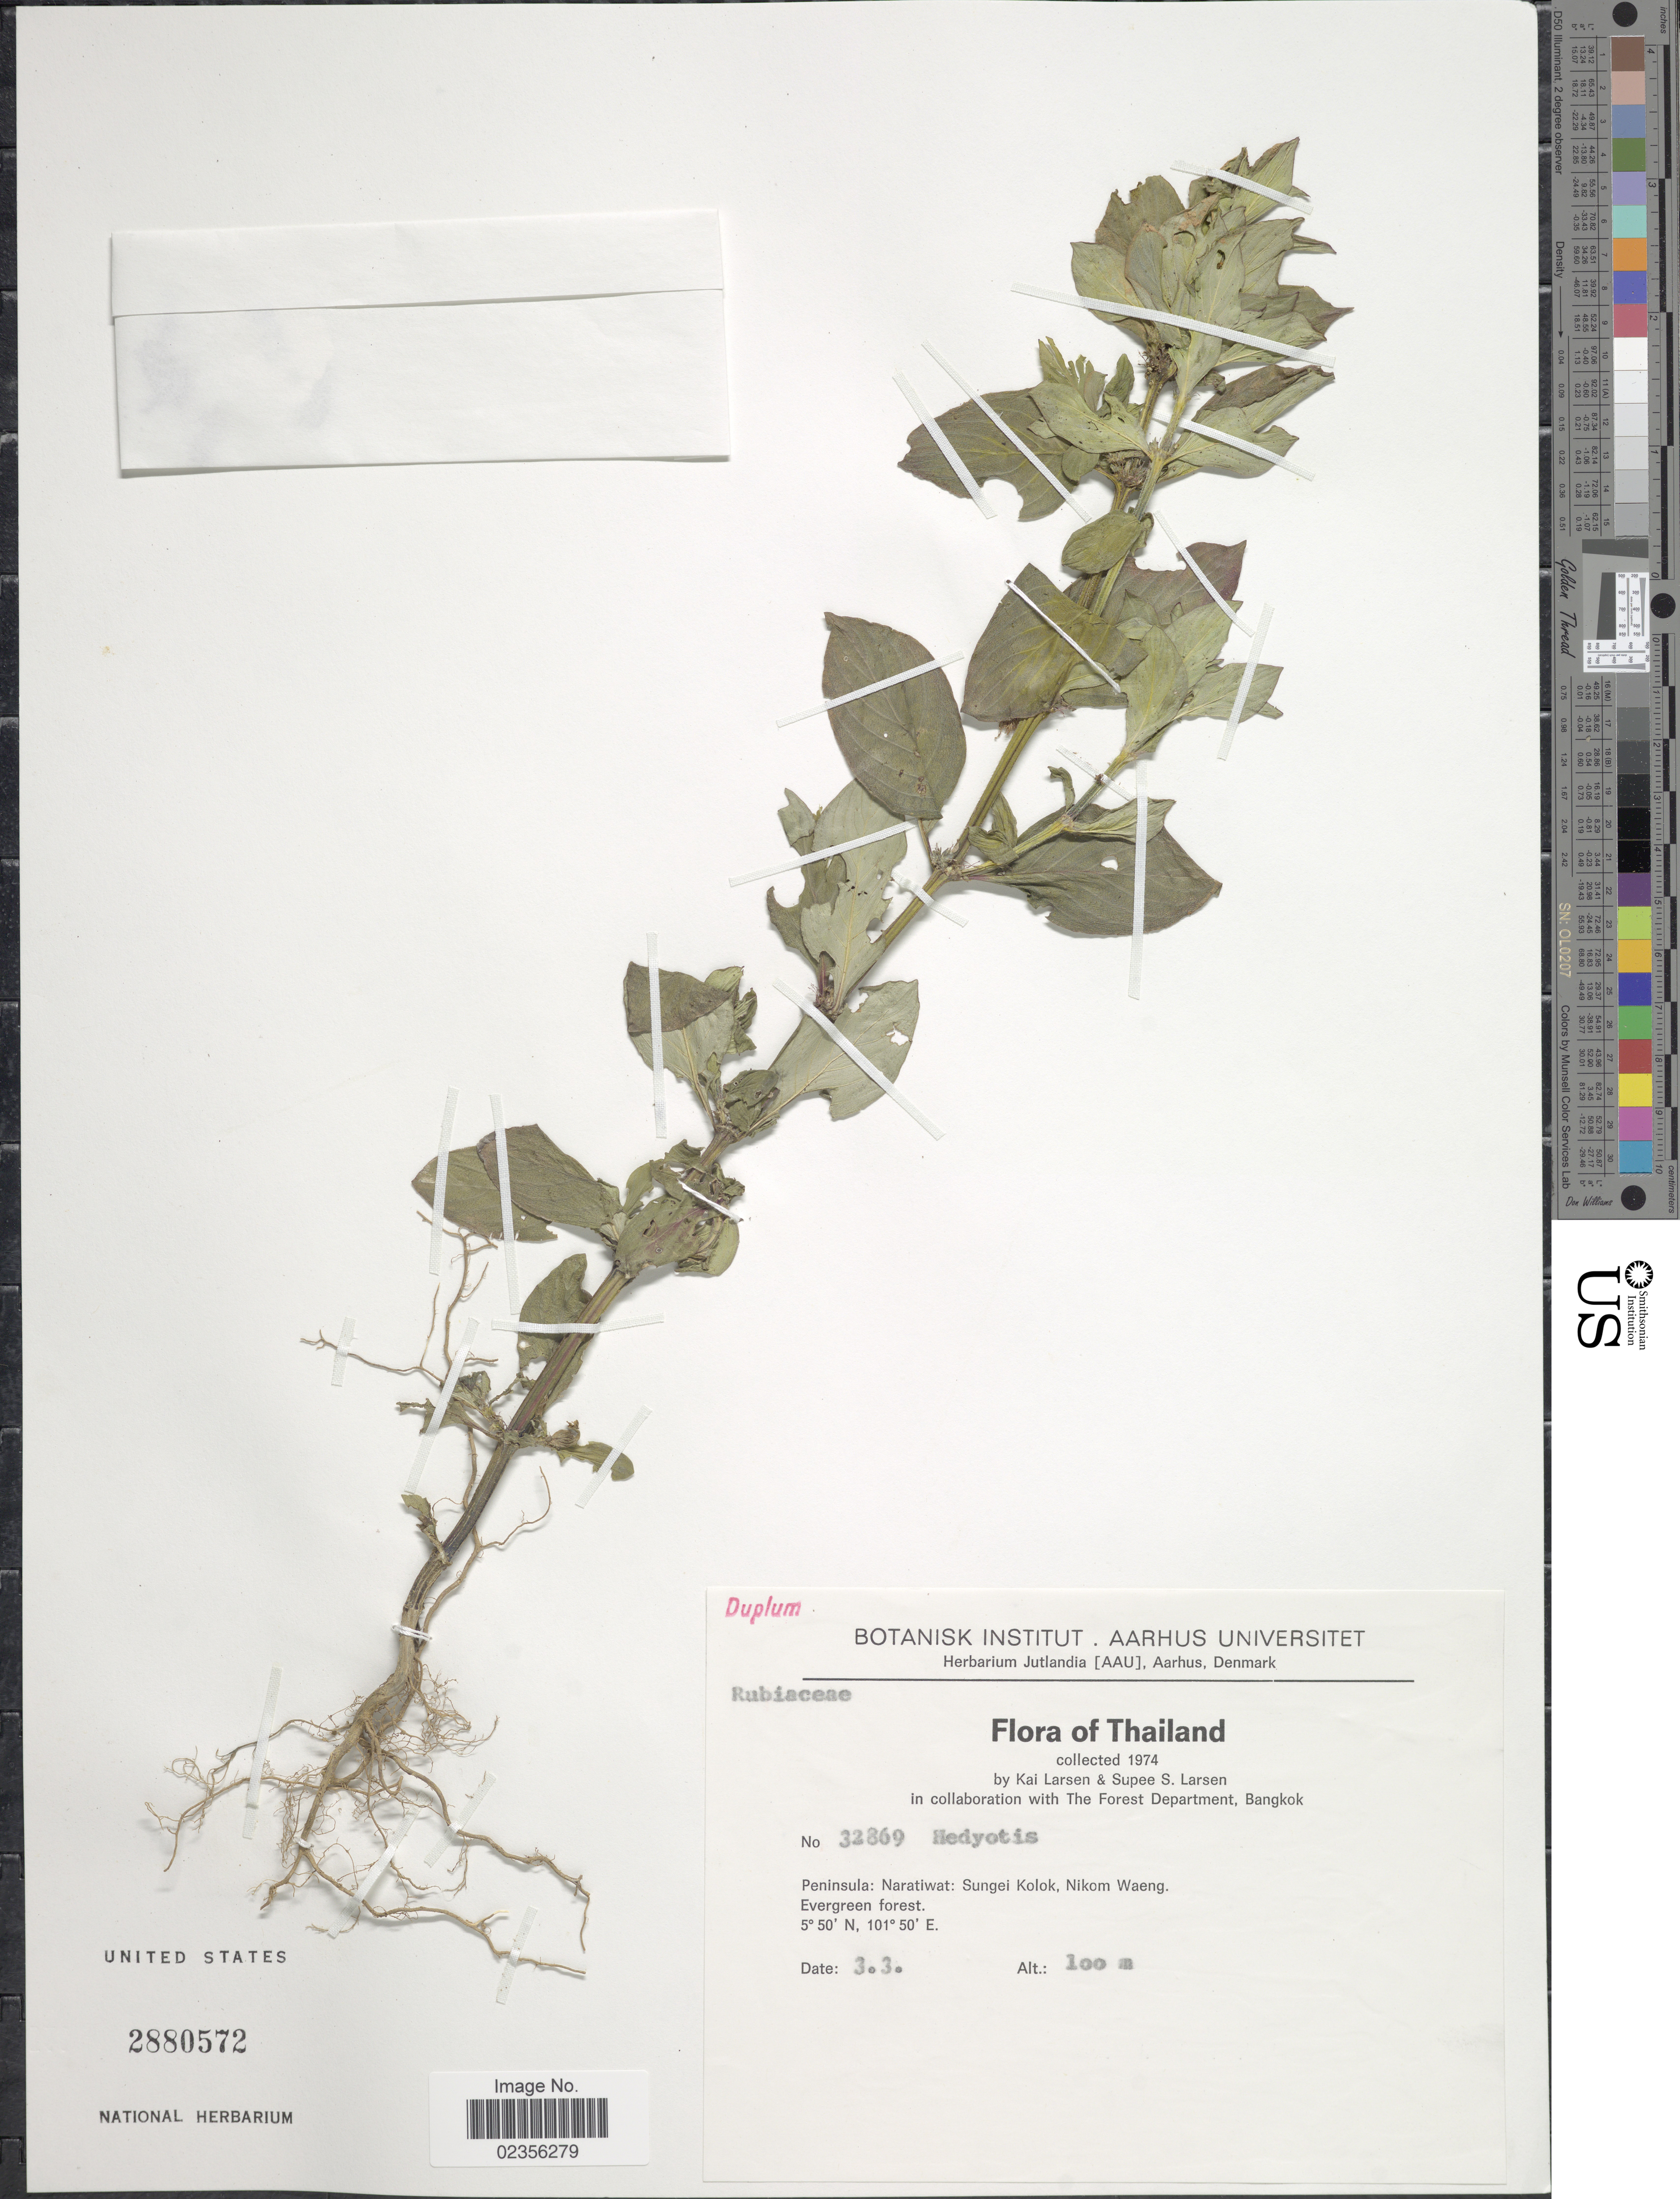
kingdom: Plantae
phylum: Tracheophyta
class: Magnoliopsida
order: Gentianales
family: Rubiaceae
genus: Hedyotis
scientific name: Hedyotis sp.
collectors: K. Larsen & S. Larsen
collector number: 32869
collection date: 1974-03-03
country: Thailand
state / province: Narathiwat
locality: Peninsula: Naratiwat: Sungei Kolok, Nikom Waeng, Evergreen Forest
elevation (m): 100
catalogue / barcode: US 2880572